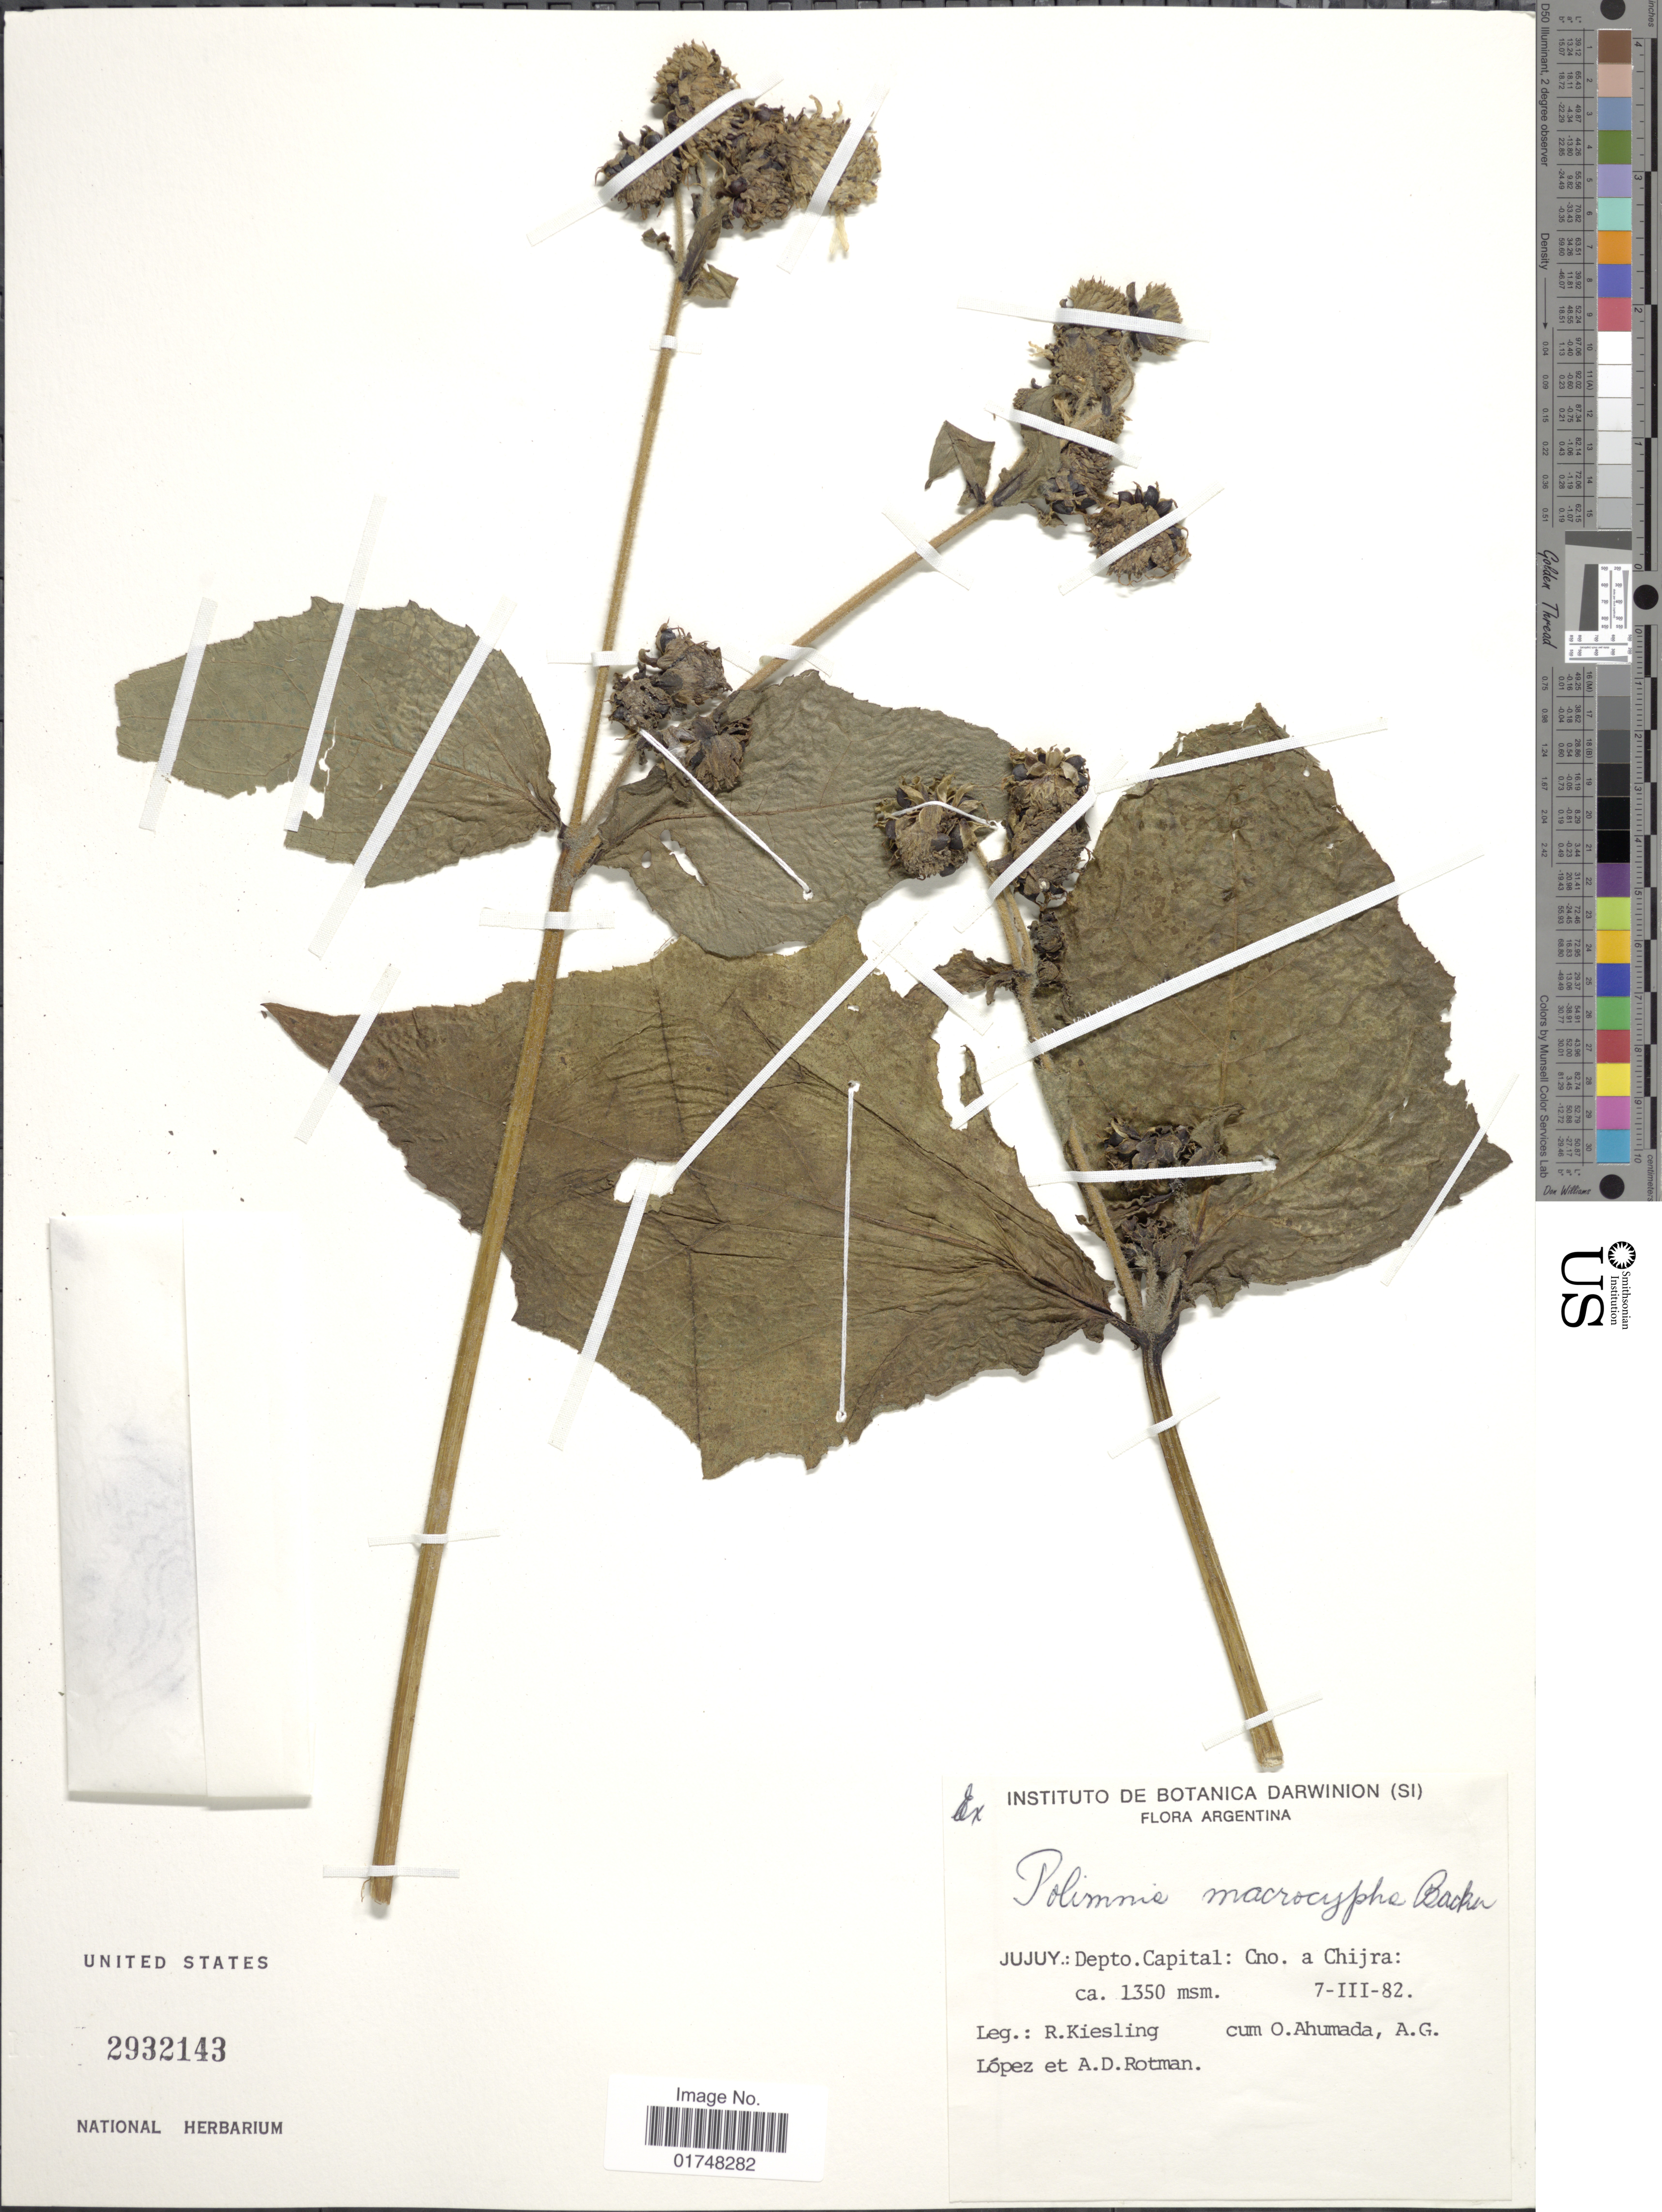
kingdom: Plantae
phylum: Tracheophyta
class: Magnoliopsida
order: Asterales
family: Asteraceae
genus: Smallanthus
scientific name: Smallanthus connatus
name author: (Spreng.) H. Rob.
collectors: R. Kiesling, O. Ahumada, A. G. Lopez & A. D. Rotman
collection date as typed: Transcribed d/m/y: 7/3/82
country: Argentina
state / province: Jujuy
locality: Depto. Capital, Cno. a Chijra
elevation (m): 1350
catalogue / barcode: US 2932143